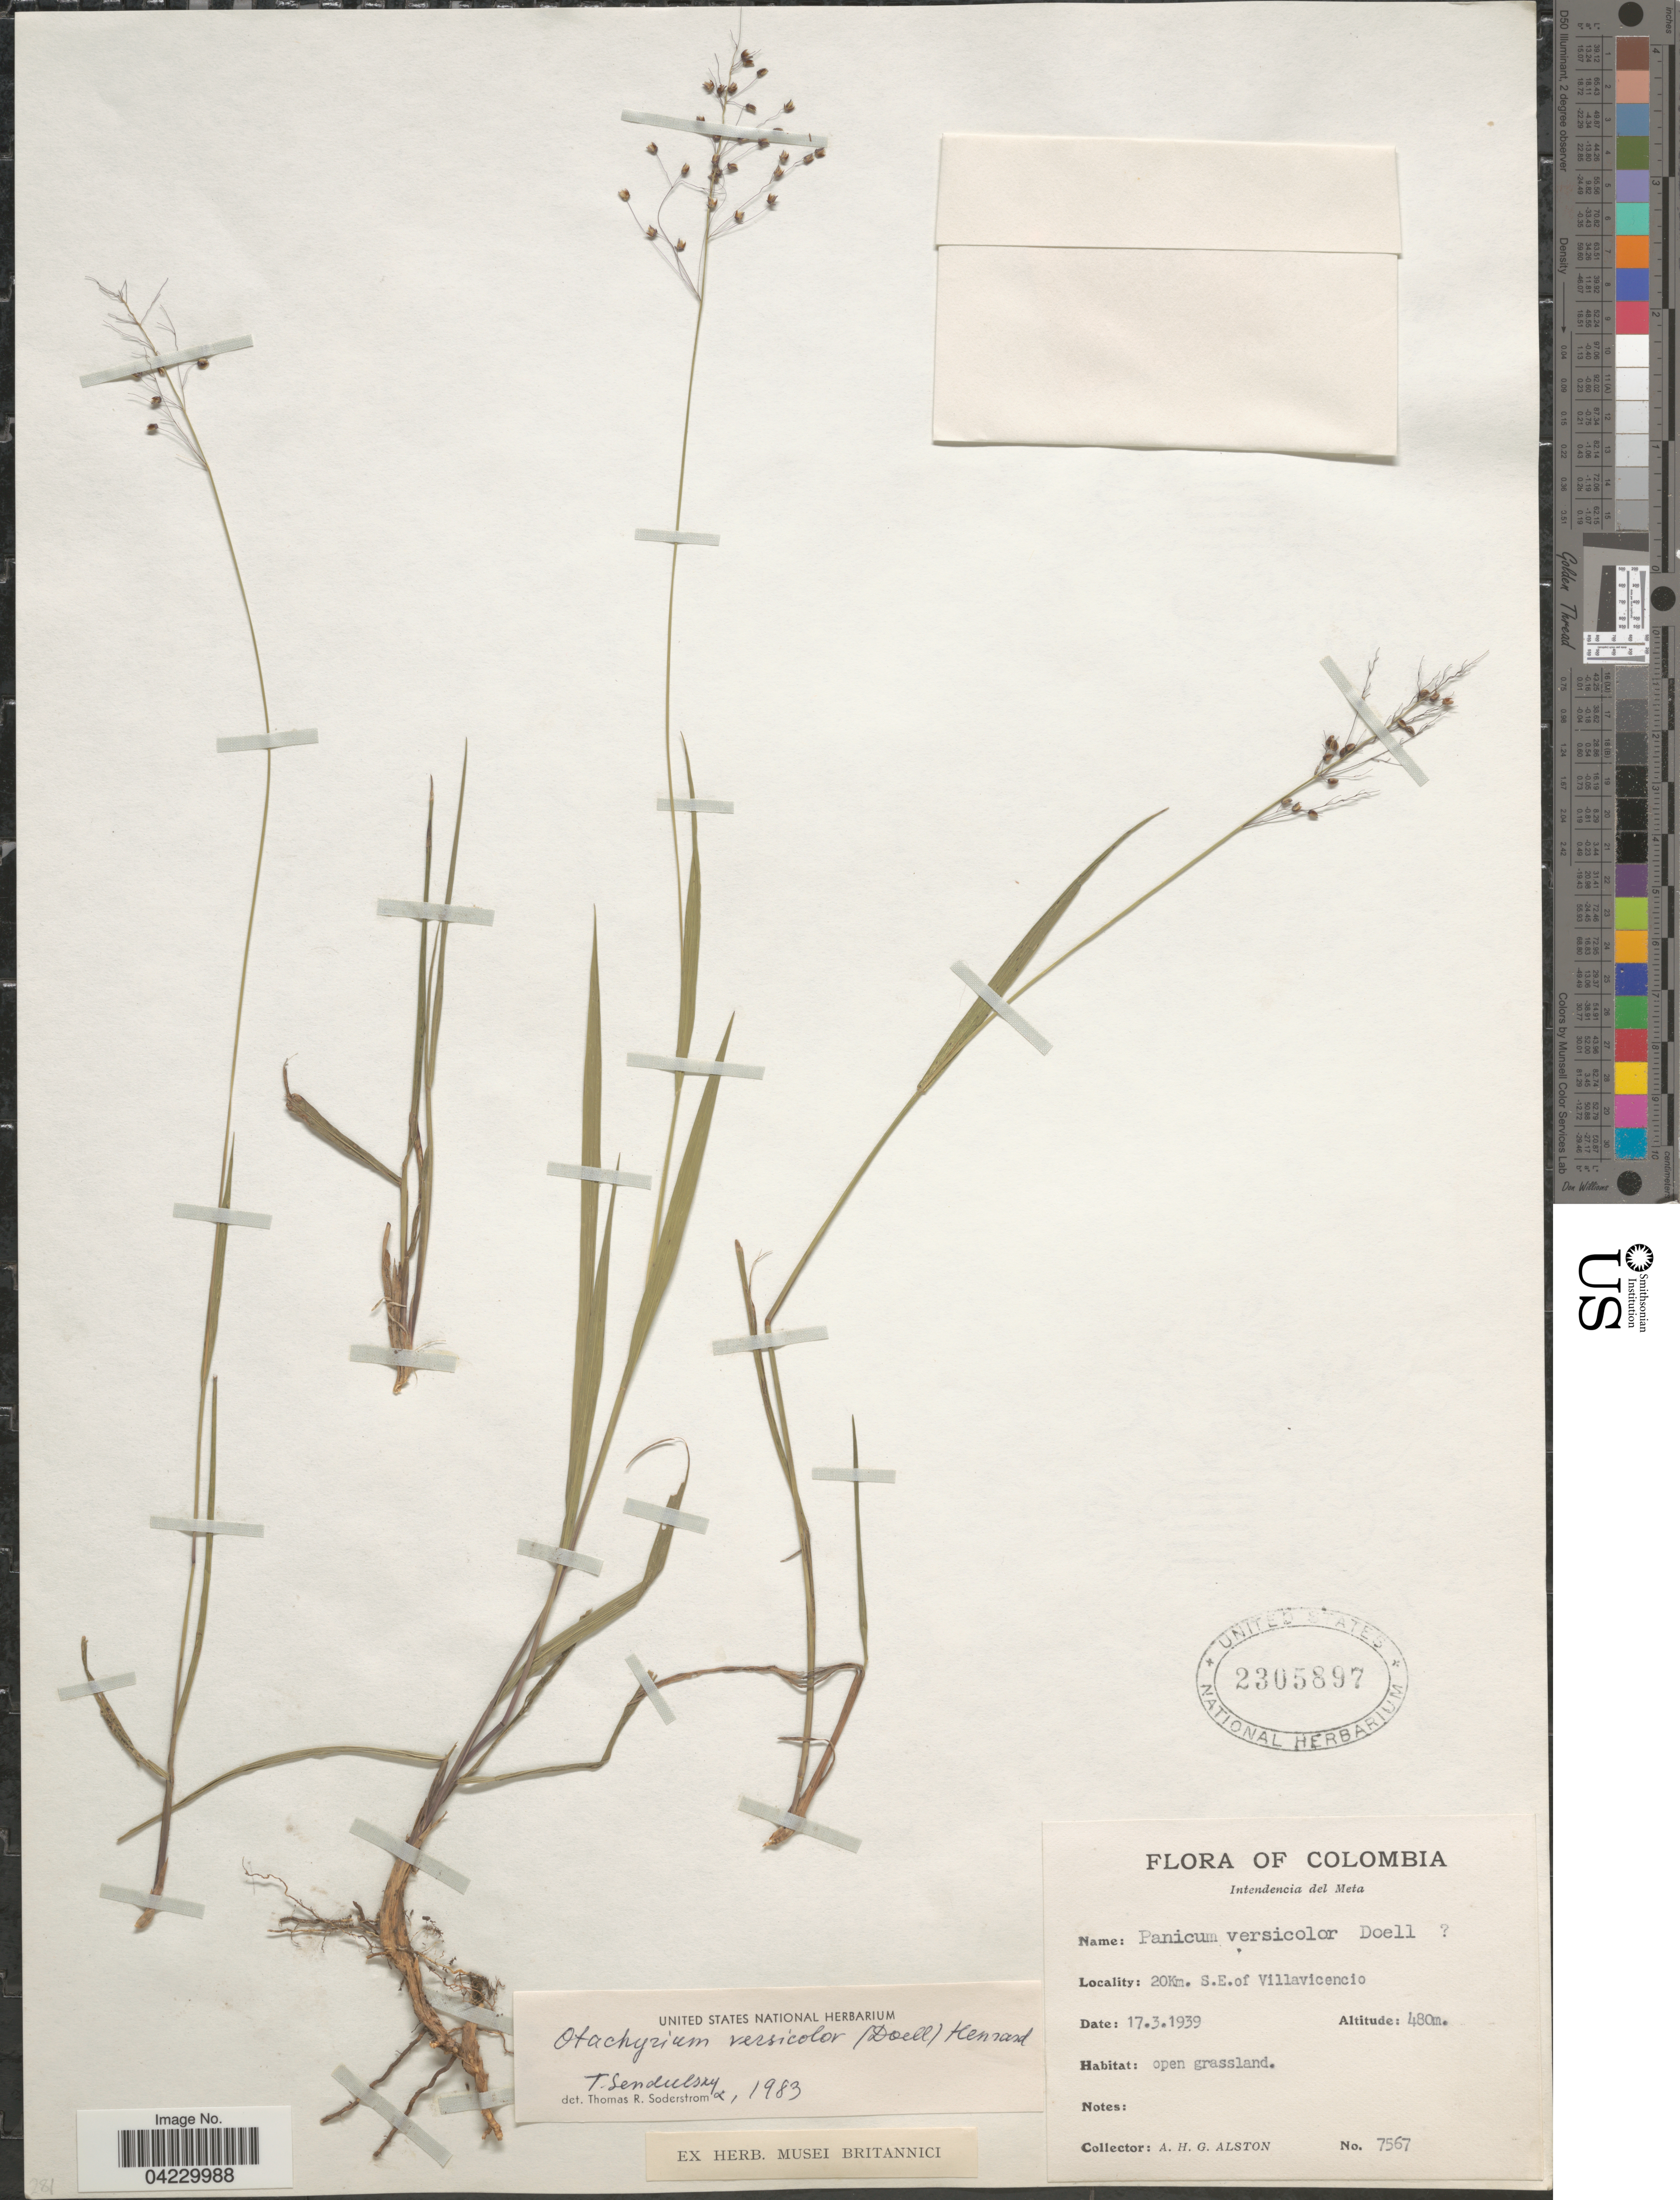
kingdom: Plantae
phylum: Tracheophyta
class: Liliopsida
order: Poales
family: Poaceae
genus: Otachyrium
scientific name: Otachyrium versicolor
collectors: A. H. Alston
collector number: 7567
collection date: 1939-03-17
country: Colombia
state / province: Meta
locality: Intendencia del Meta. 20Km. S.E. of Villavicencio.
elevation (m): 480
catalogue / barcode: US 2305897